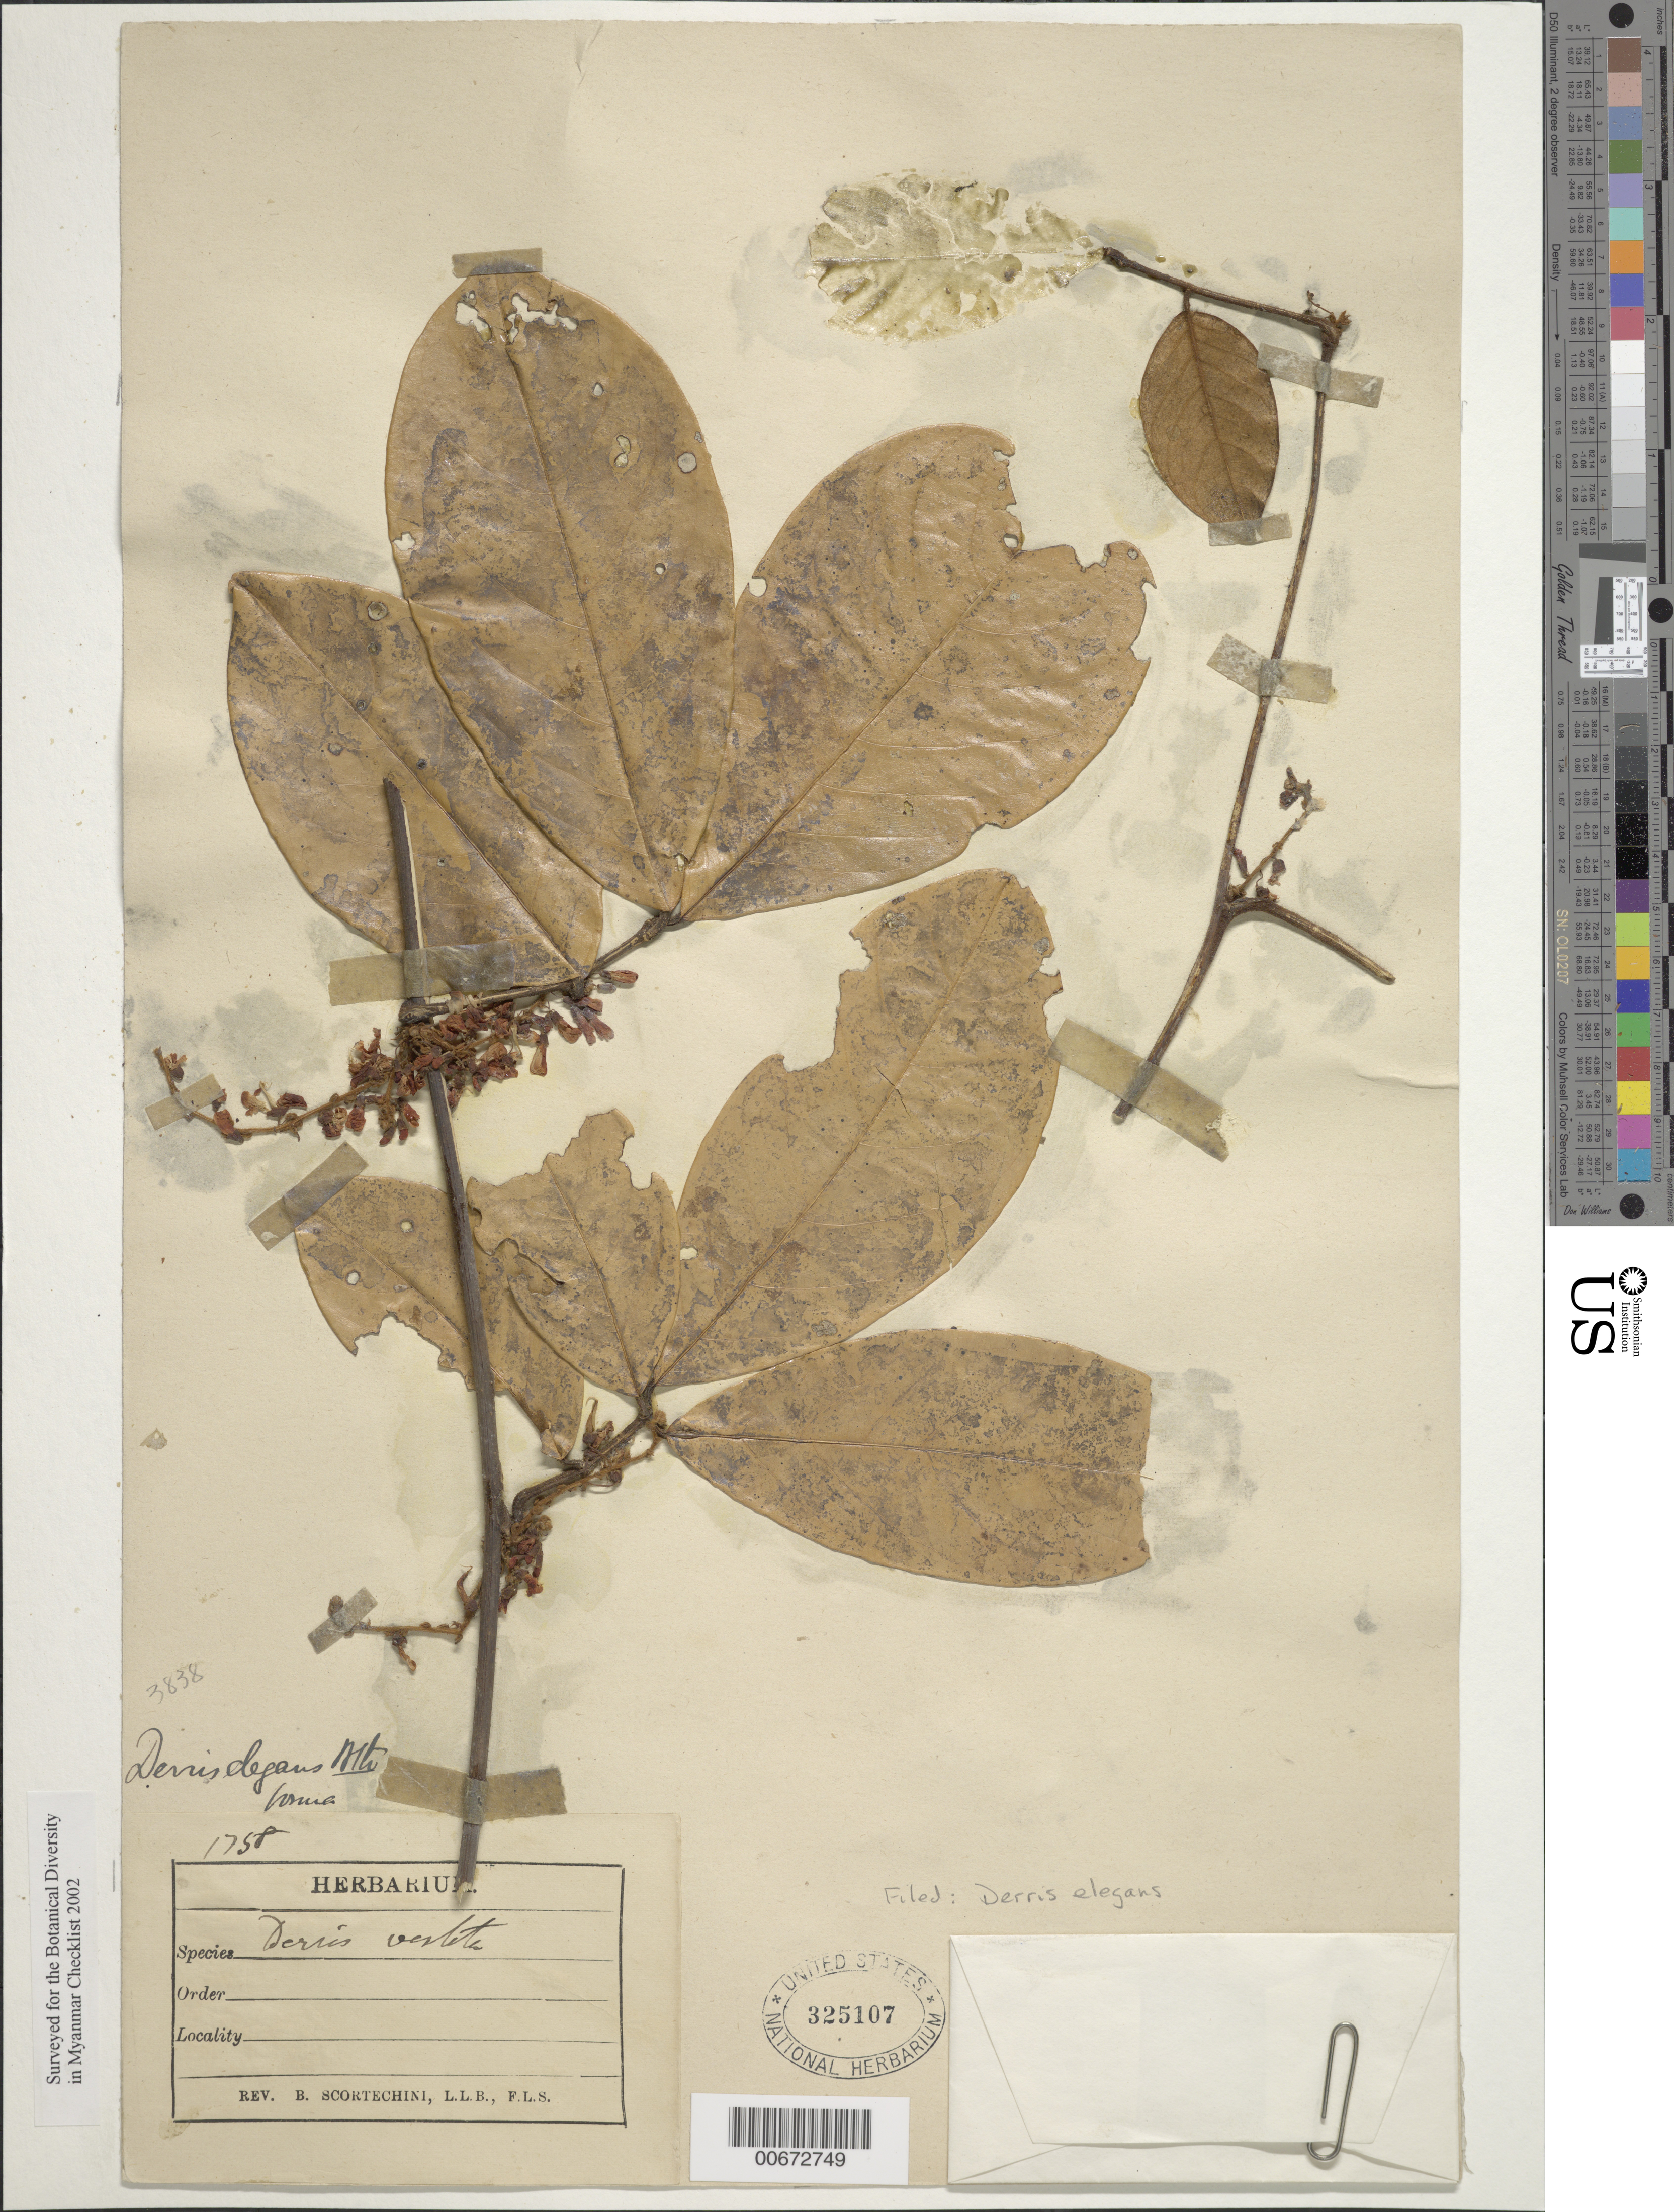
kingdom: Plantae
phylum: Tracheophyta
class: Magnoliopsida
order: Fabales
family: Fabaceae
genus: Derris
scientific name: Derris elegans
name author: Benth.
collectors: B. Scortechini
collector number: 1758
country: Myanmar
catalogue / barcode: US 325107